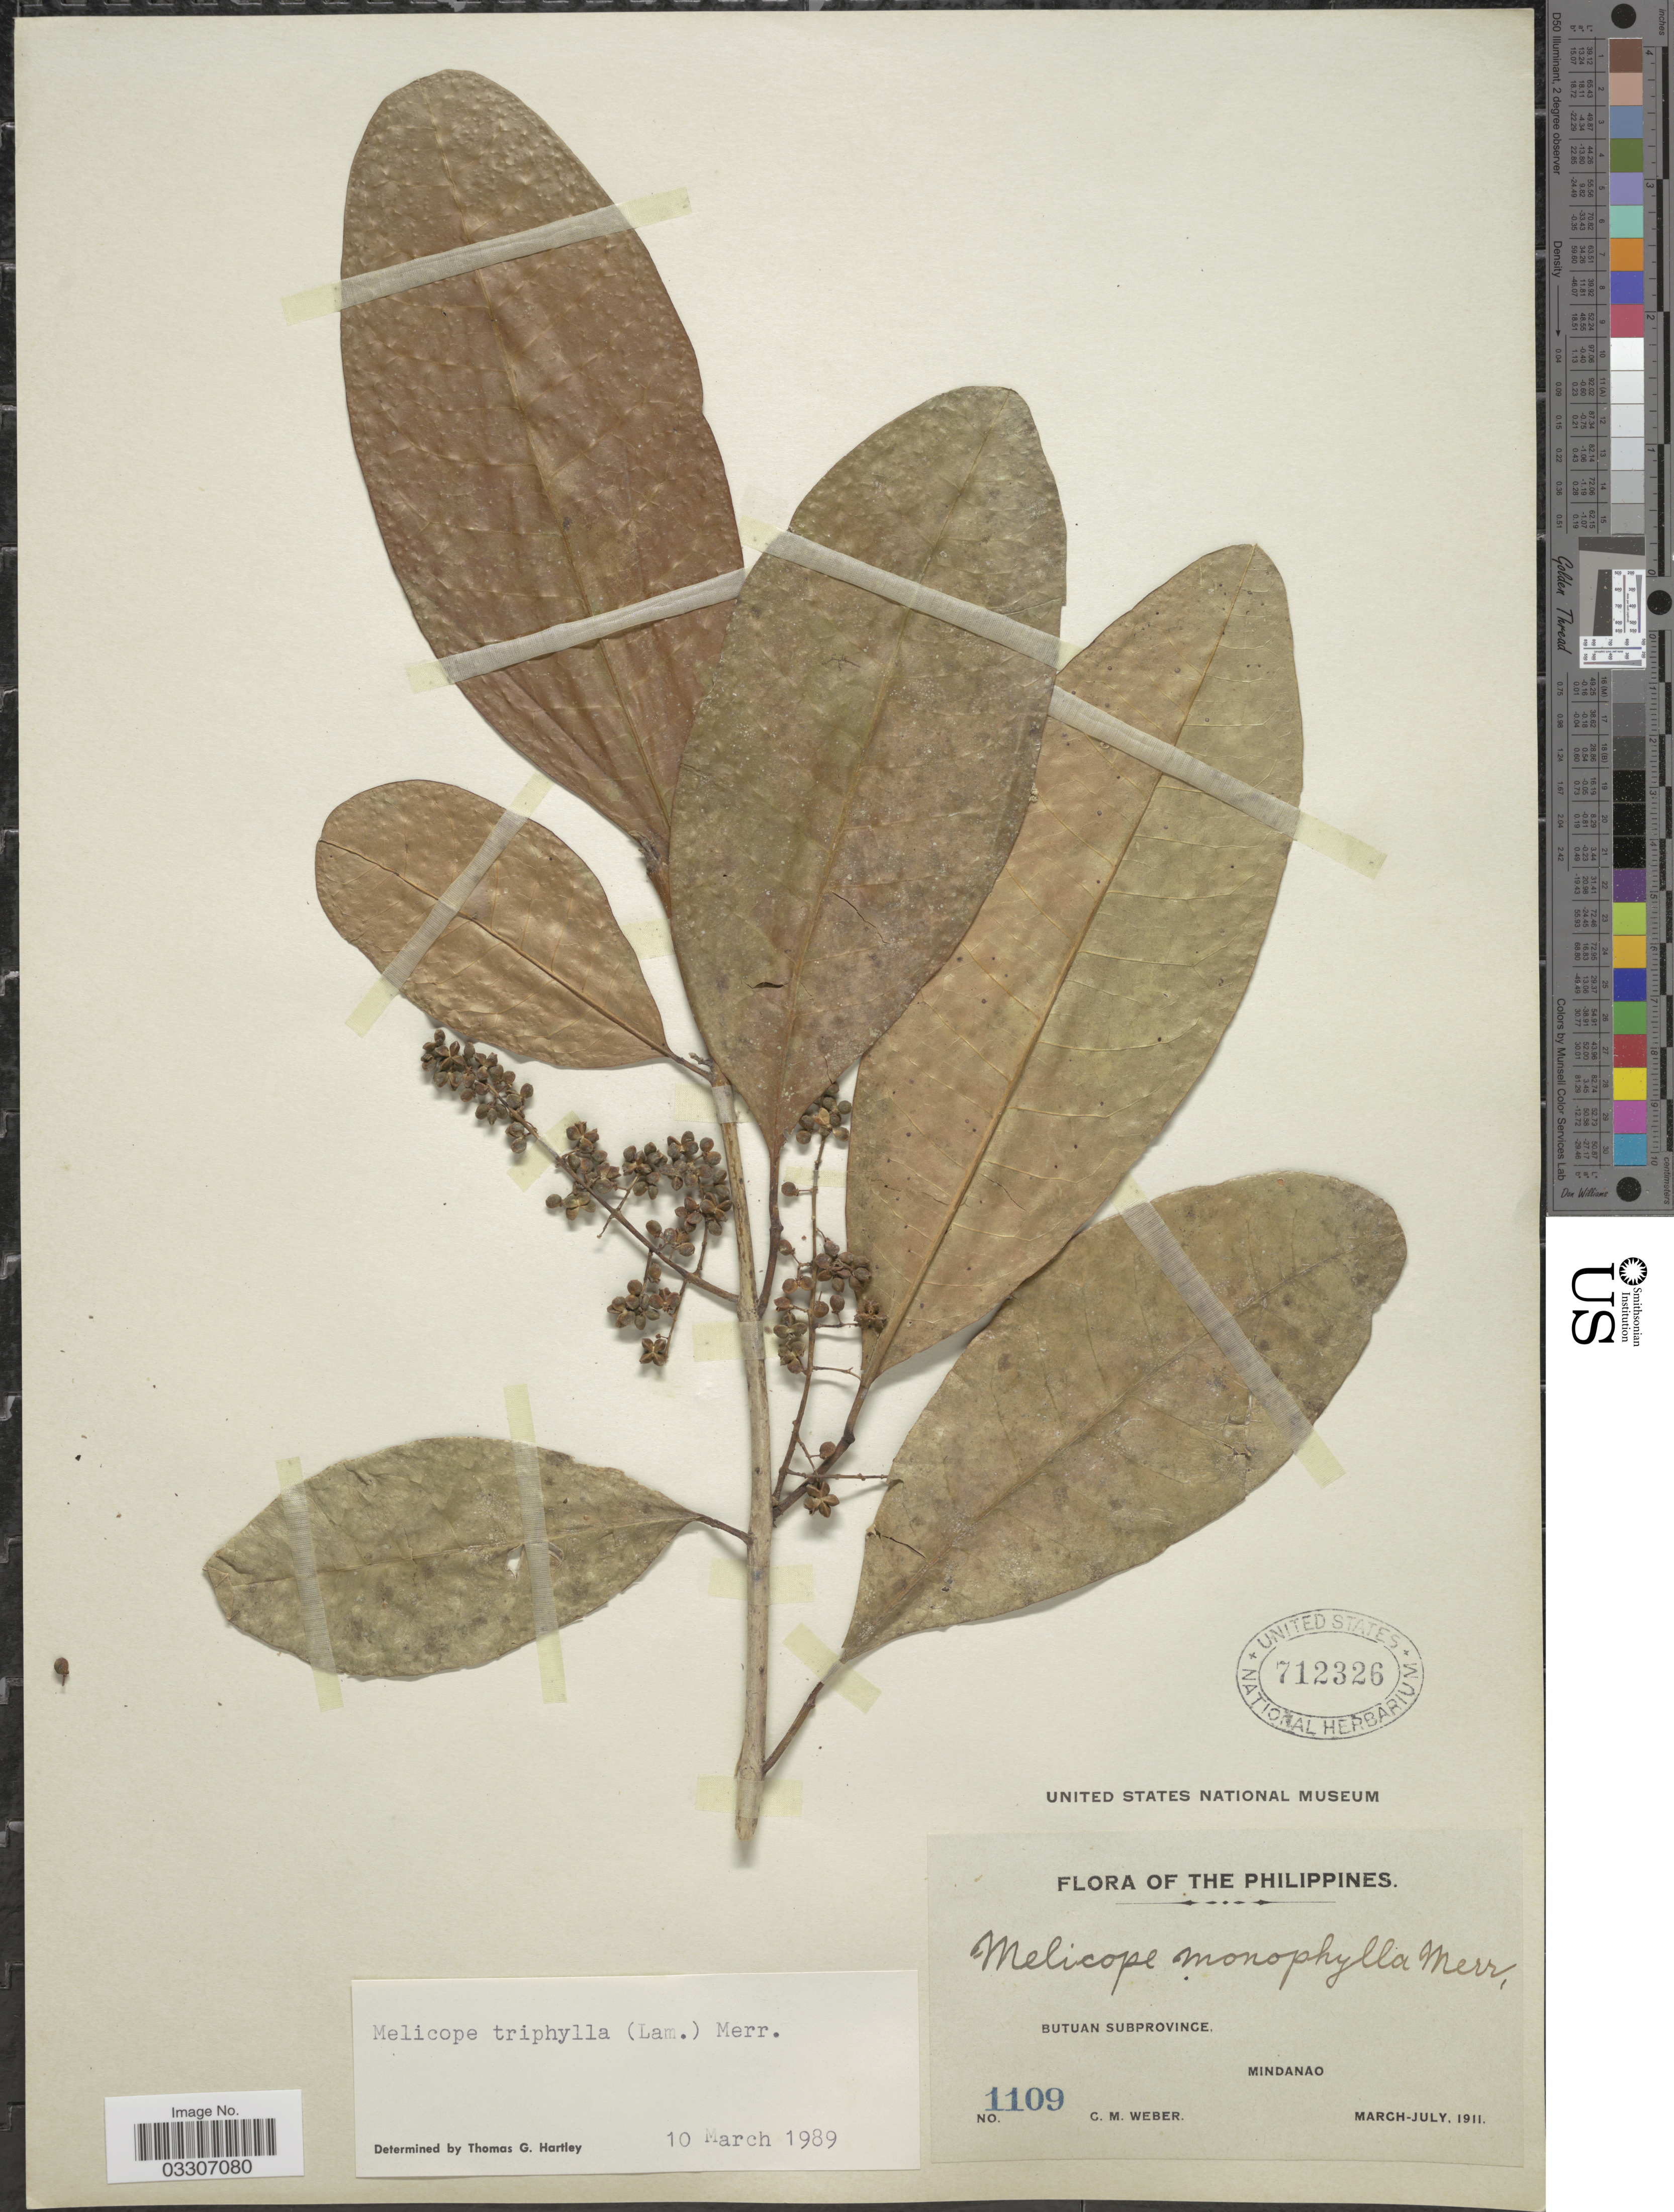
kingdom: Plantae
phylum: Tracheophyta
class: Magnoliopsida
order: Sapindales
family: Rutaceae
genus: Melicope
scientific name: Melicope triphylla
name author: (Lam.) Merr.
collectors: C. M. Weber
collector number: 1109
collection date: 1911-03/1911-07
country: Philippines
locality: Butuan Subprovince, Mindanao.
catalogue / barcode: US 712326